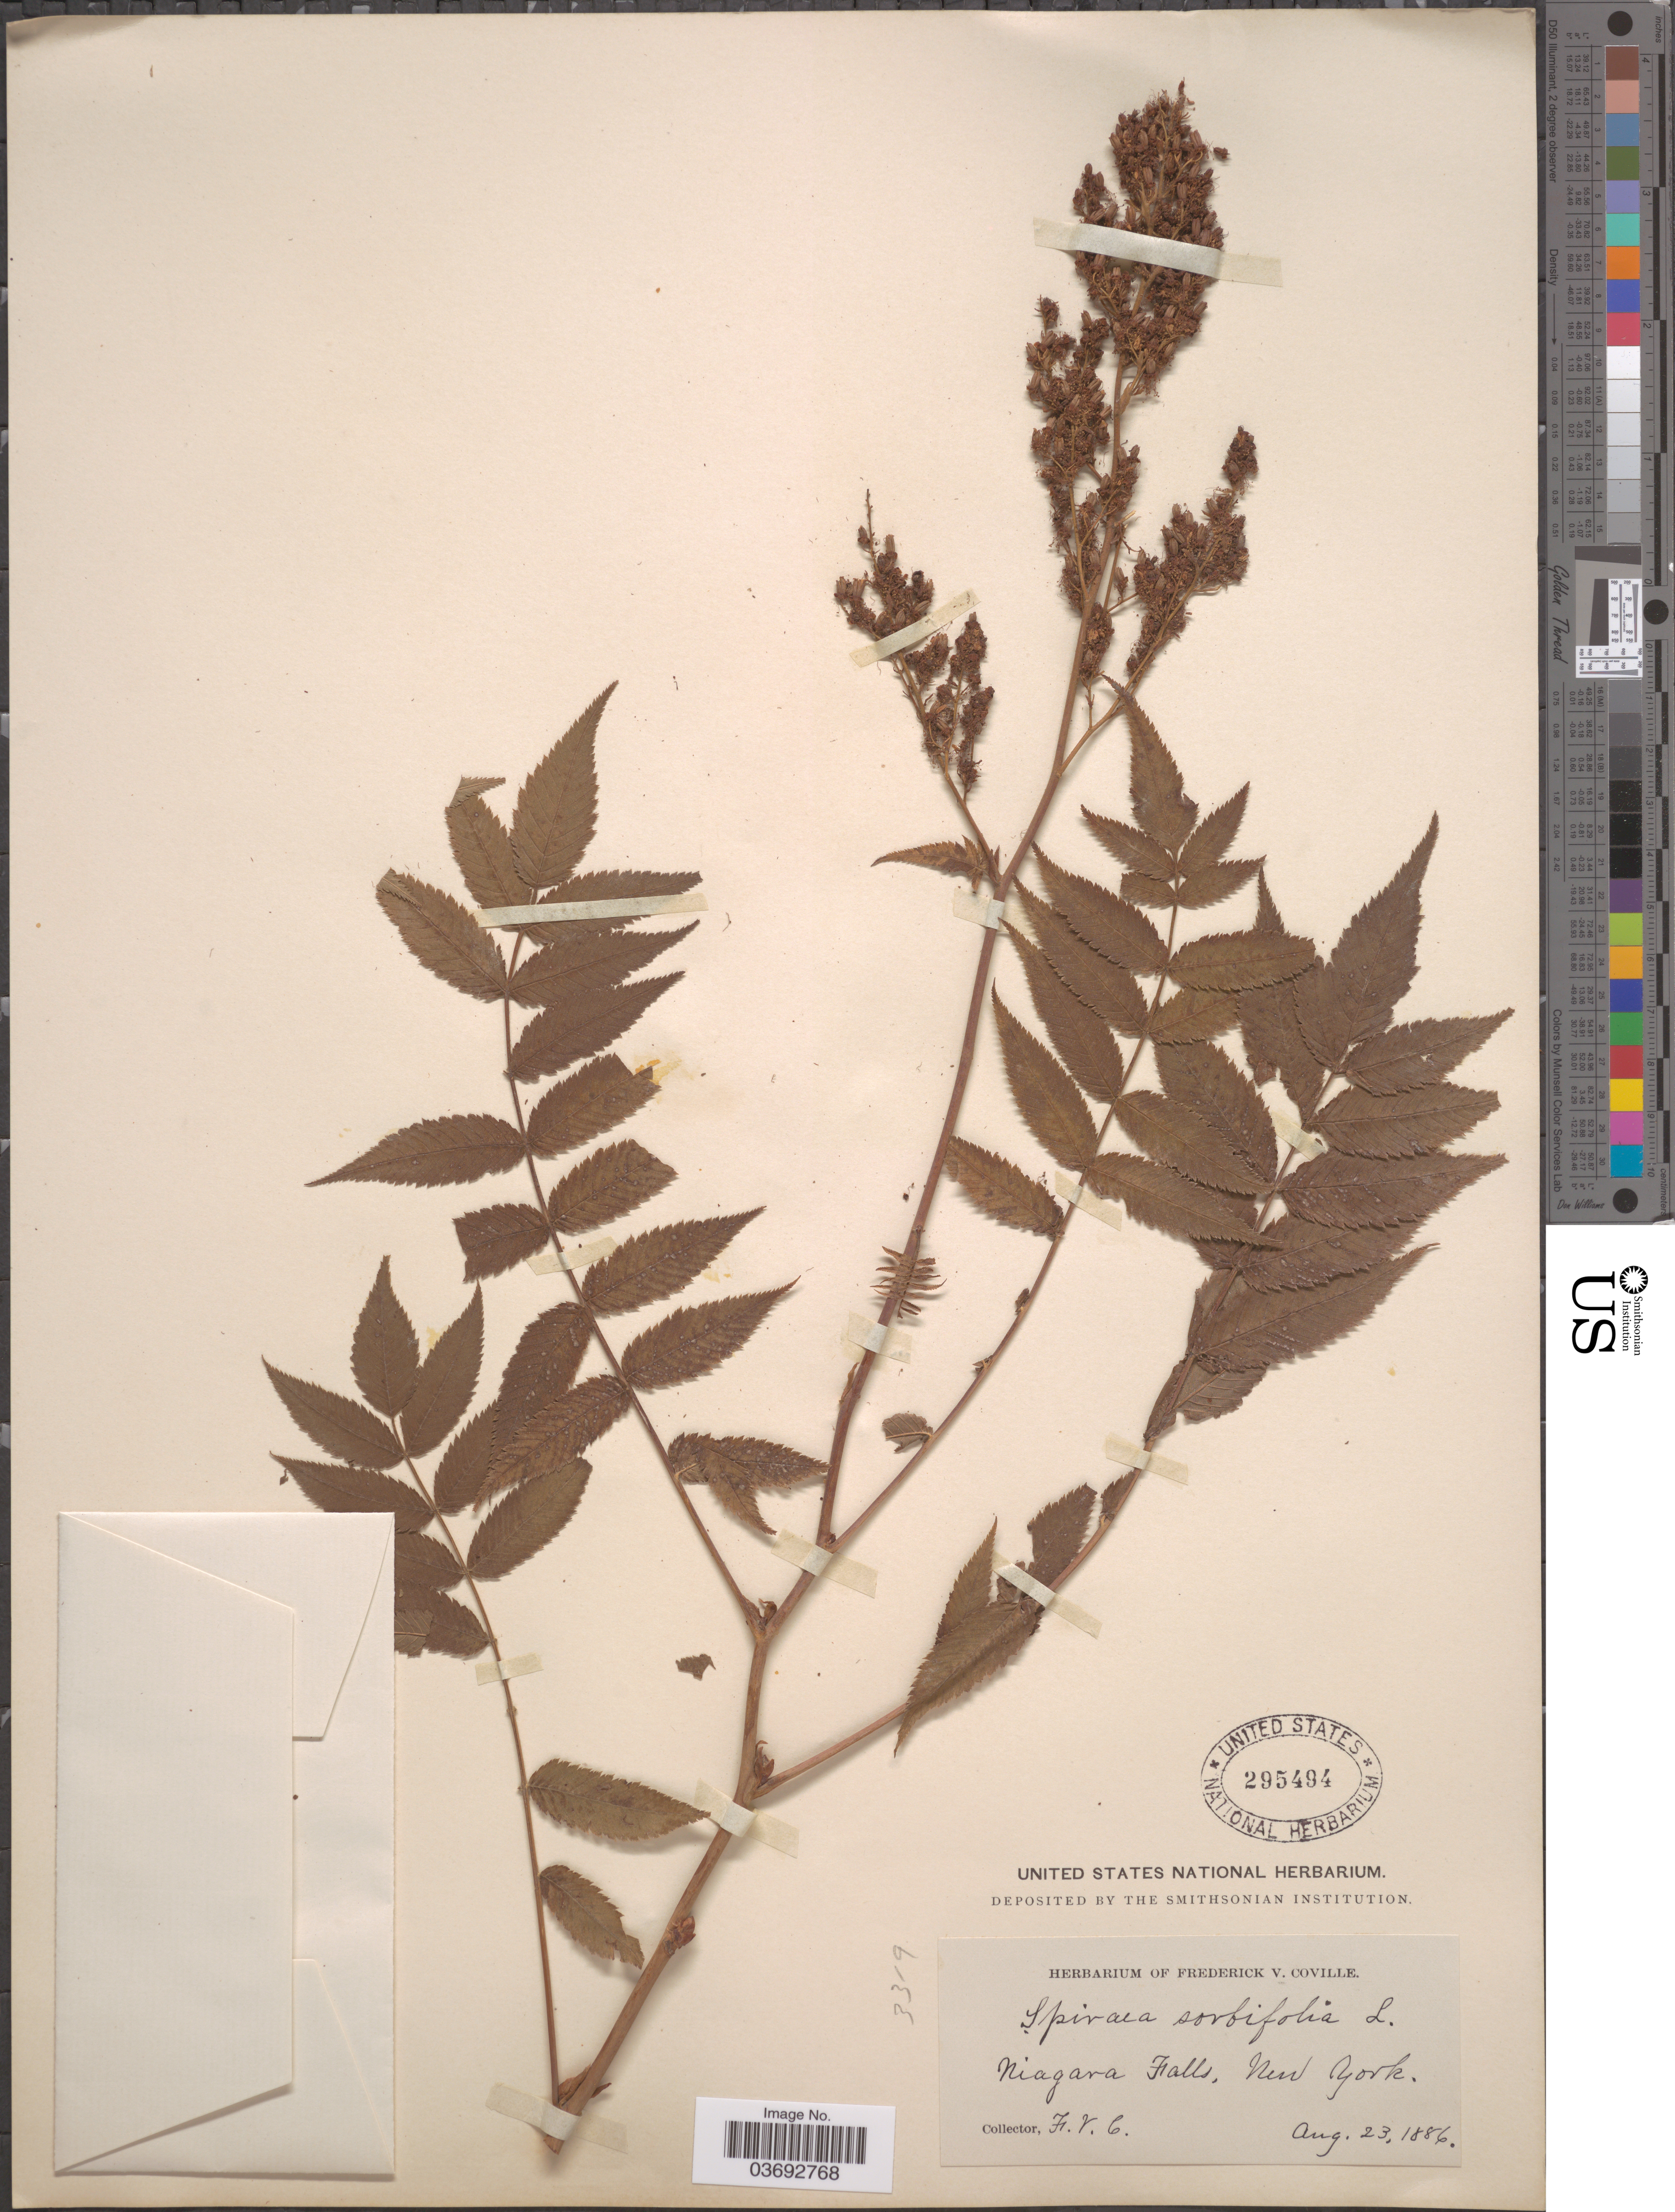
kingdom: Plantae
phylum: Tracheophyta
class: Magnoliopsida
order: Rosales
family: Rosaceae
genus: Spiraea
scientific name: Spiraea sorbifolia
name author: L.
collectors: F. V. Coville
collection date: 1886-08-23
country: United States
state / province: New York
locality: Niagara Falls.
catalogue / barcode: US 295494